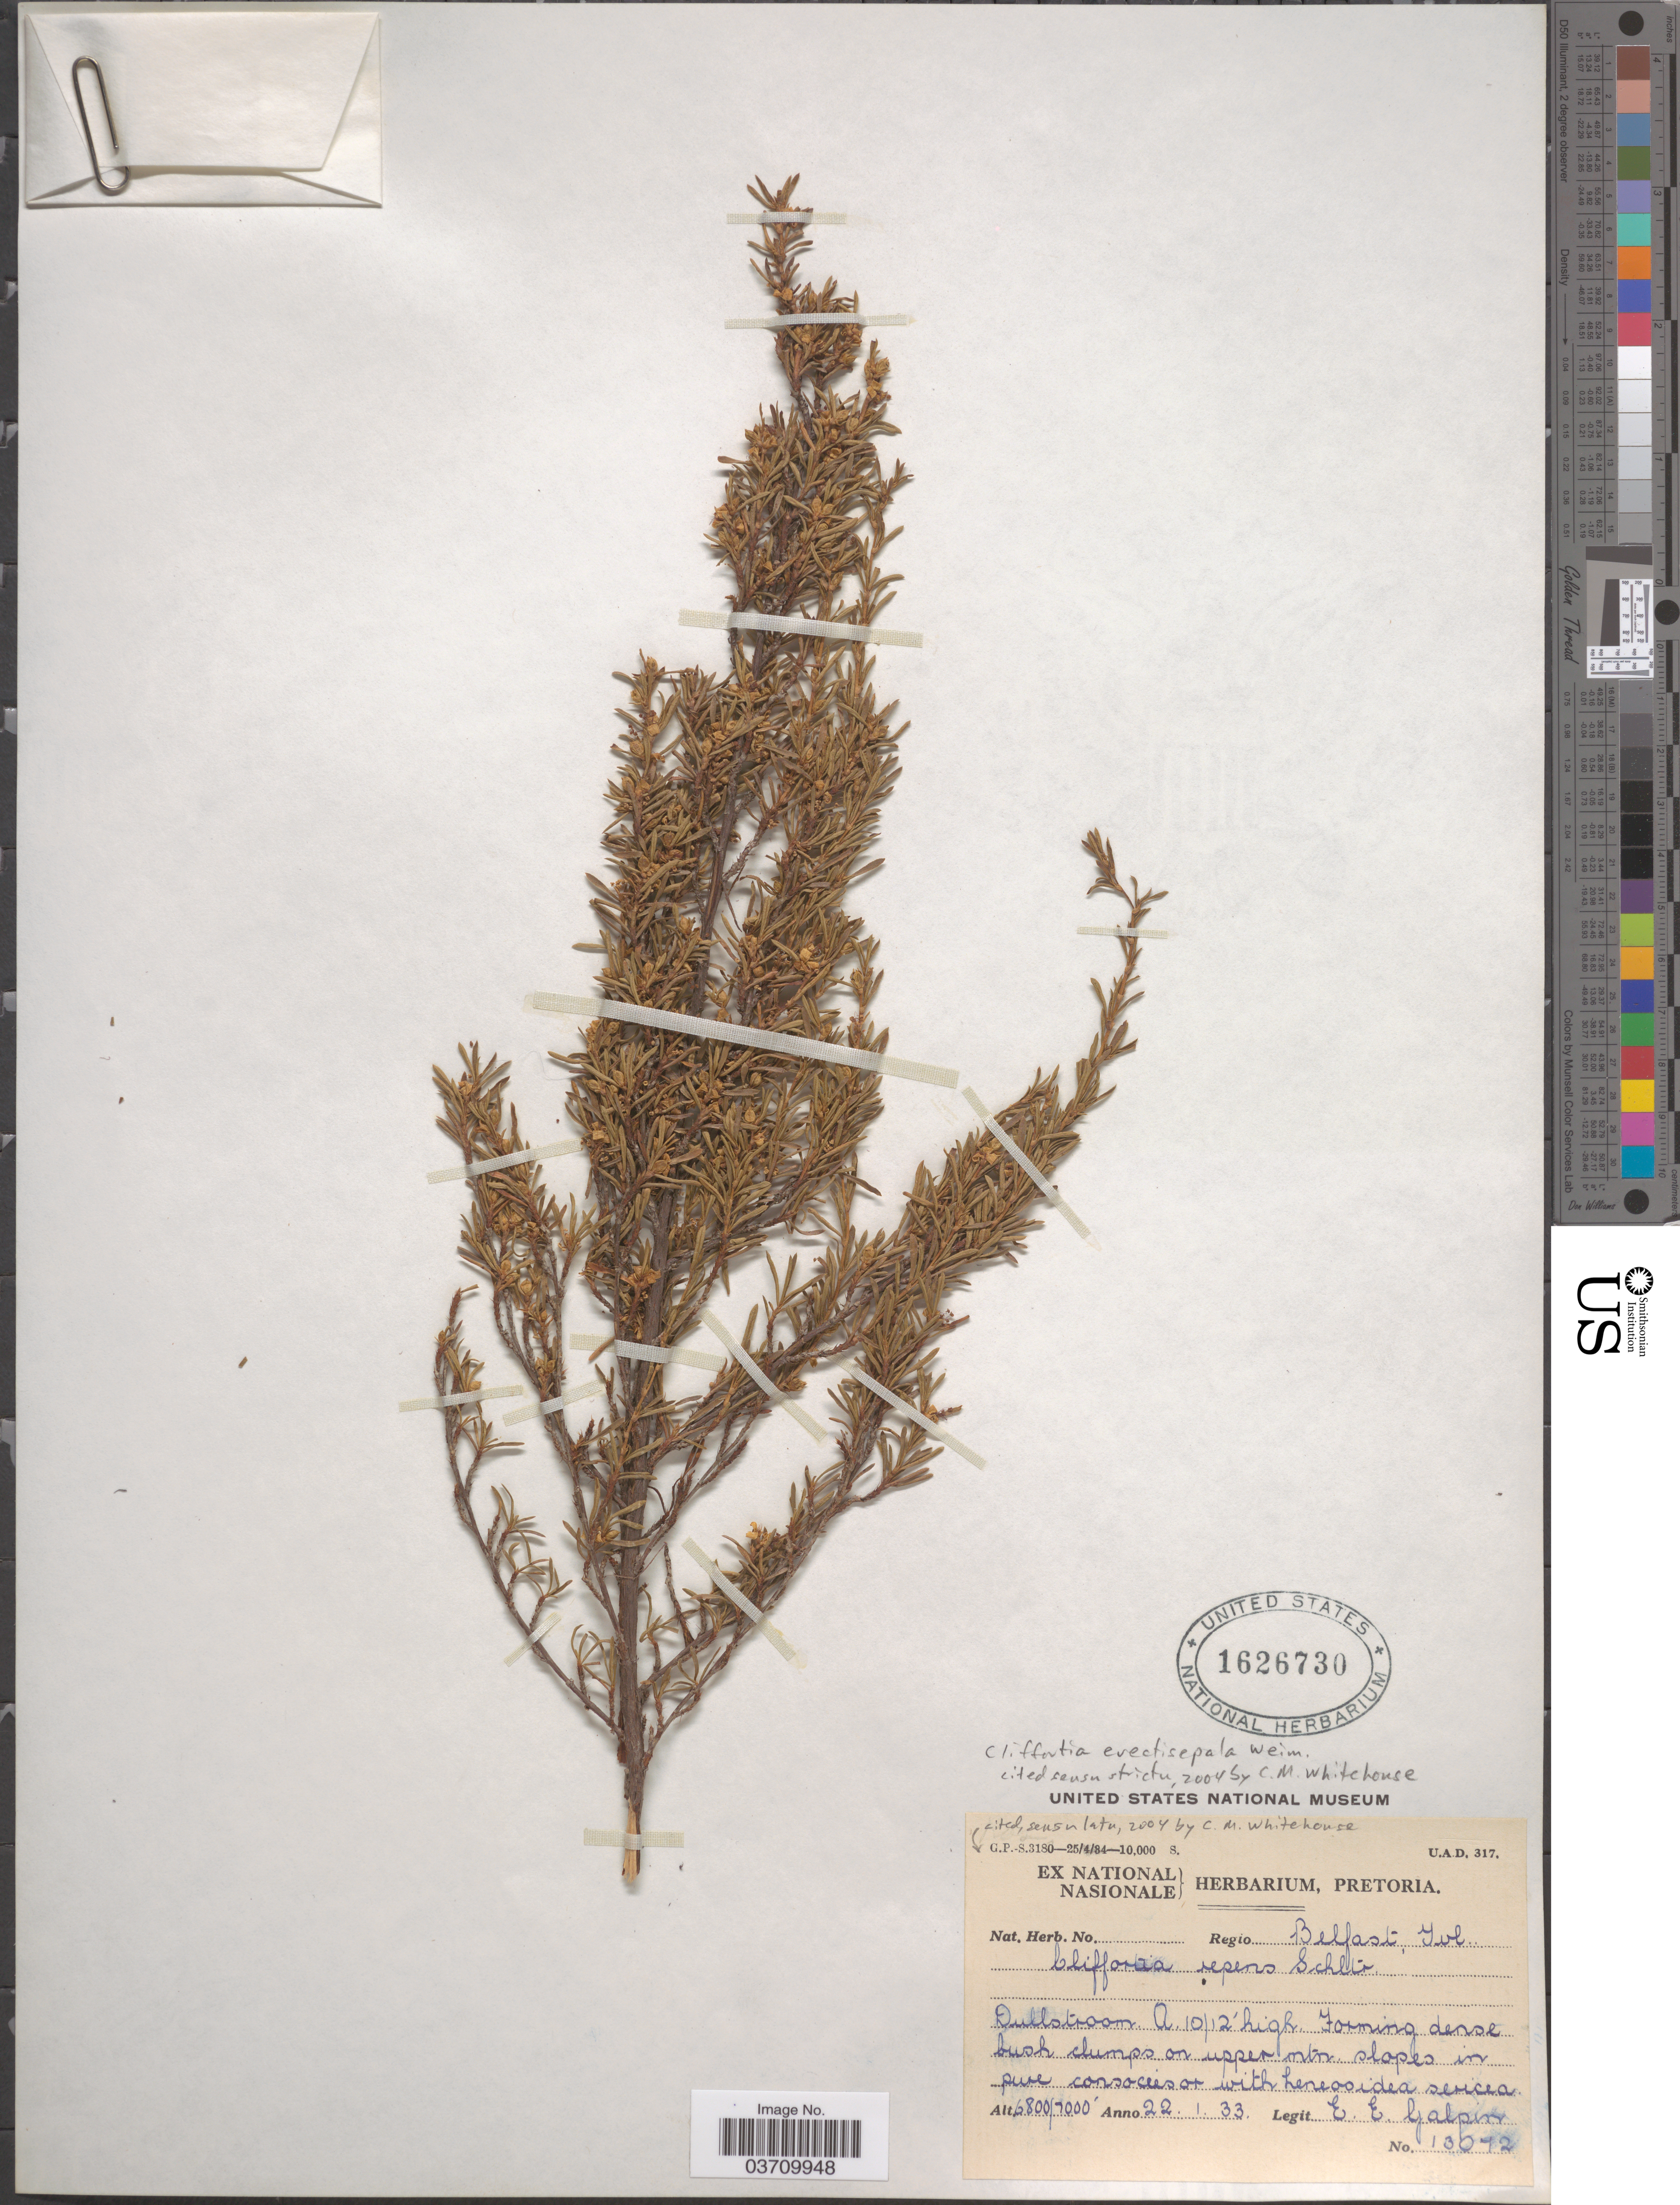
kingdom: Plantae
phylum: Tracheophyta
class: Magnoliopsida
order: Rosales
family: Rosaceae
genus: Cliffortia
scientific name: Cliffortia repens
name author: Schltr.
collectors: E. Galpin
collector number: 13072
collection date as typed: Transcribed d/m/y: 22/1/33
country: South Africa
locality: Regio Belfast, Tvl. Dullstroom.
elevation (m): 2073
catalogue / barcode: US 1626730